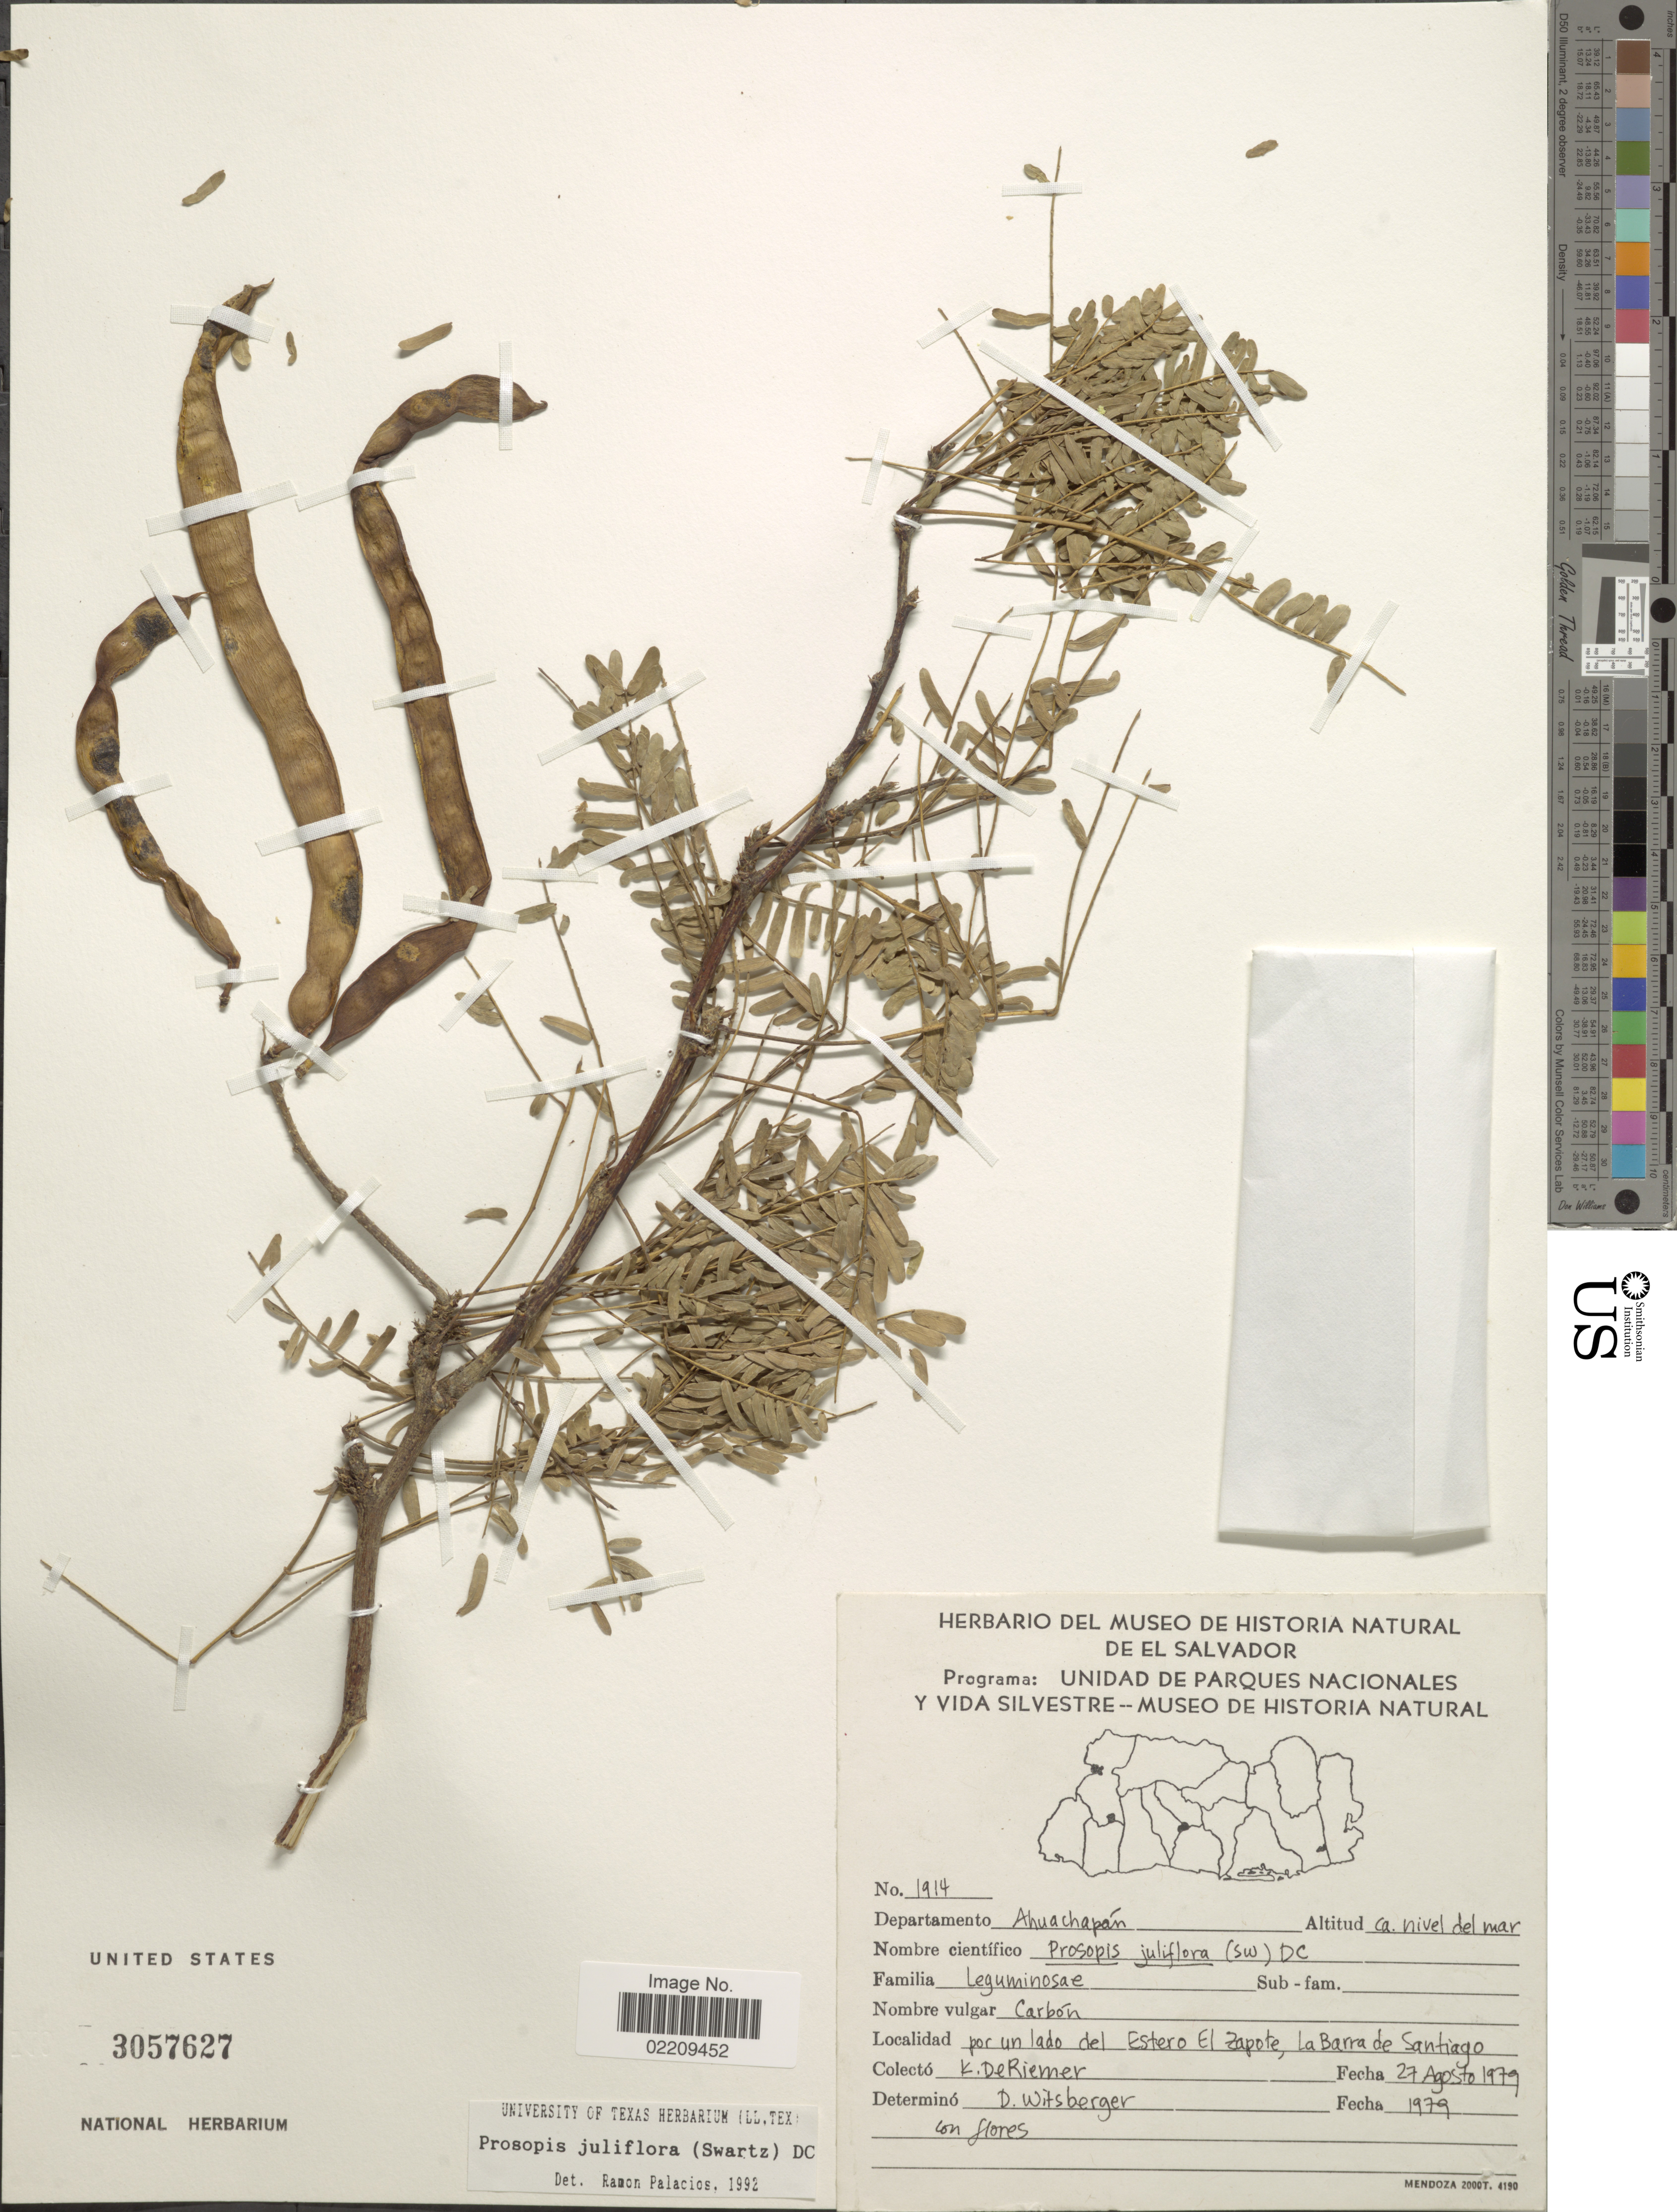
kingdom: Plantae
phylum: Tracheophyta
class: Magnoliopsida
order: Fabales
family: Fabaceae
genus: Neltuma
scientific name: Neltuma juliflora var. juliflora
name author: (Sw.) Raf.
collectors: K. DeRiemer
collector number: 1914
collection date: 1979-08-27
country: El Salvador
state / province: Ahuachapan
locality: Por un lado del Estero El Zapote, La Barra de Santiago.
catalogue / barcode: US 3057627